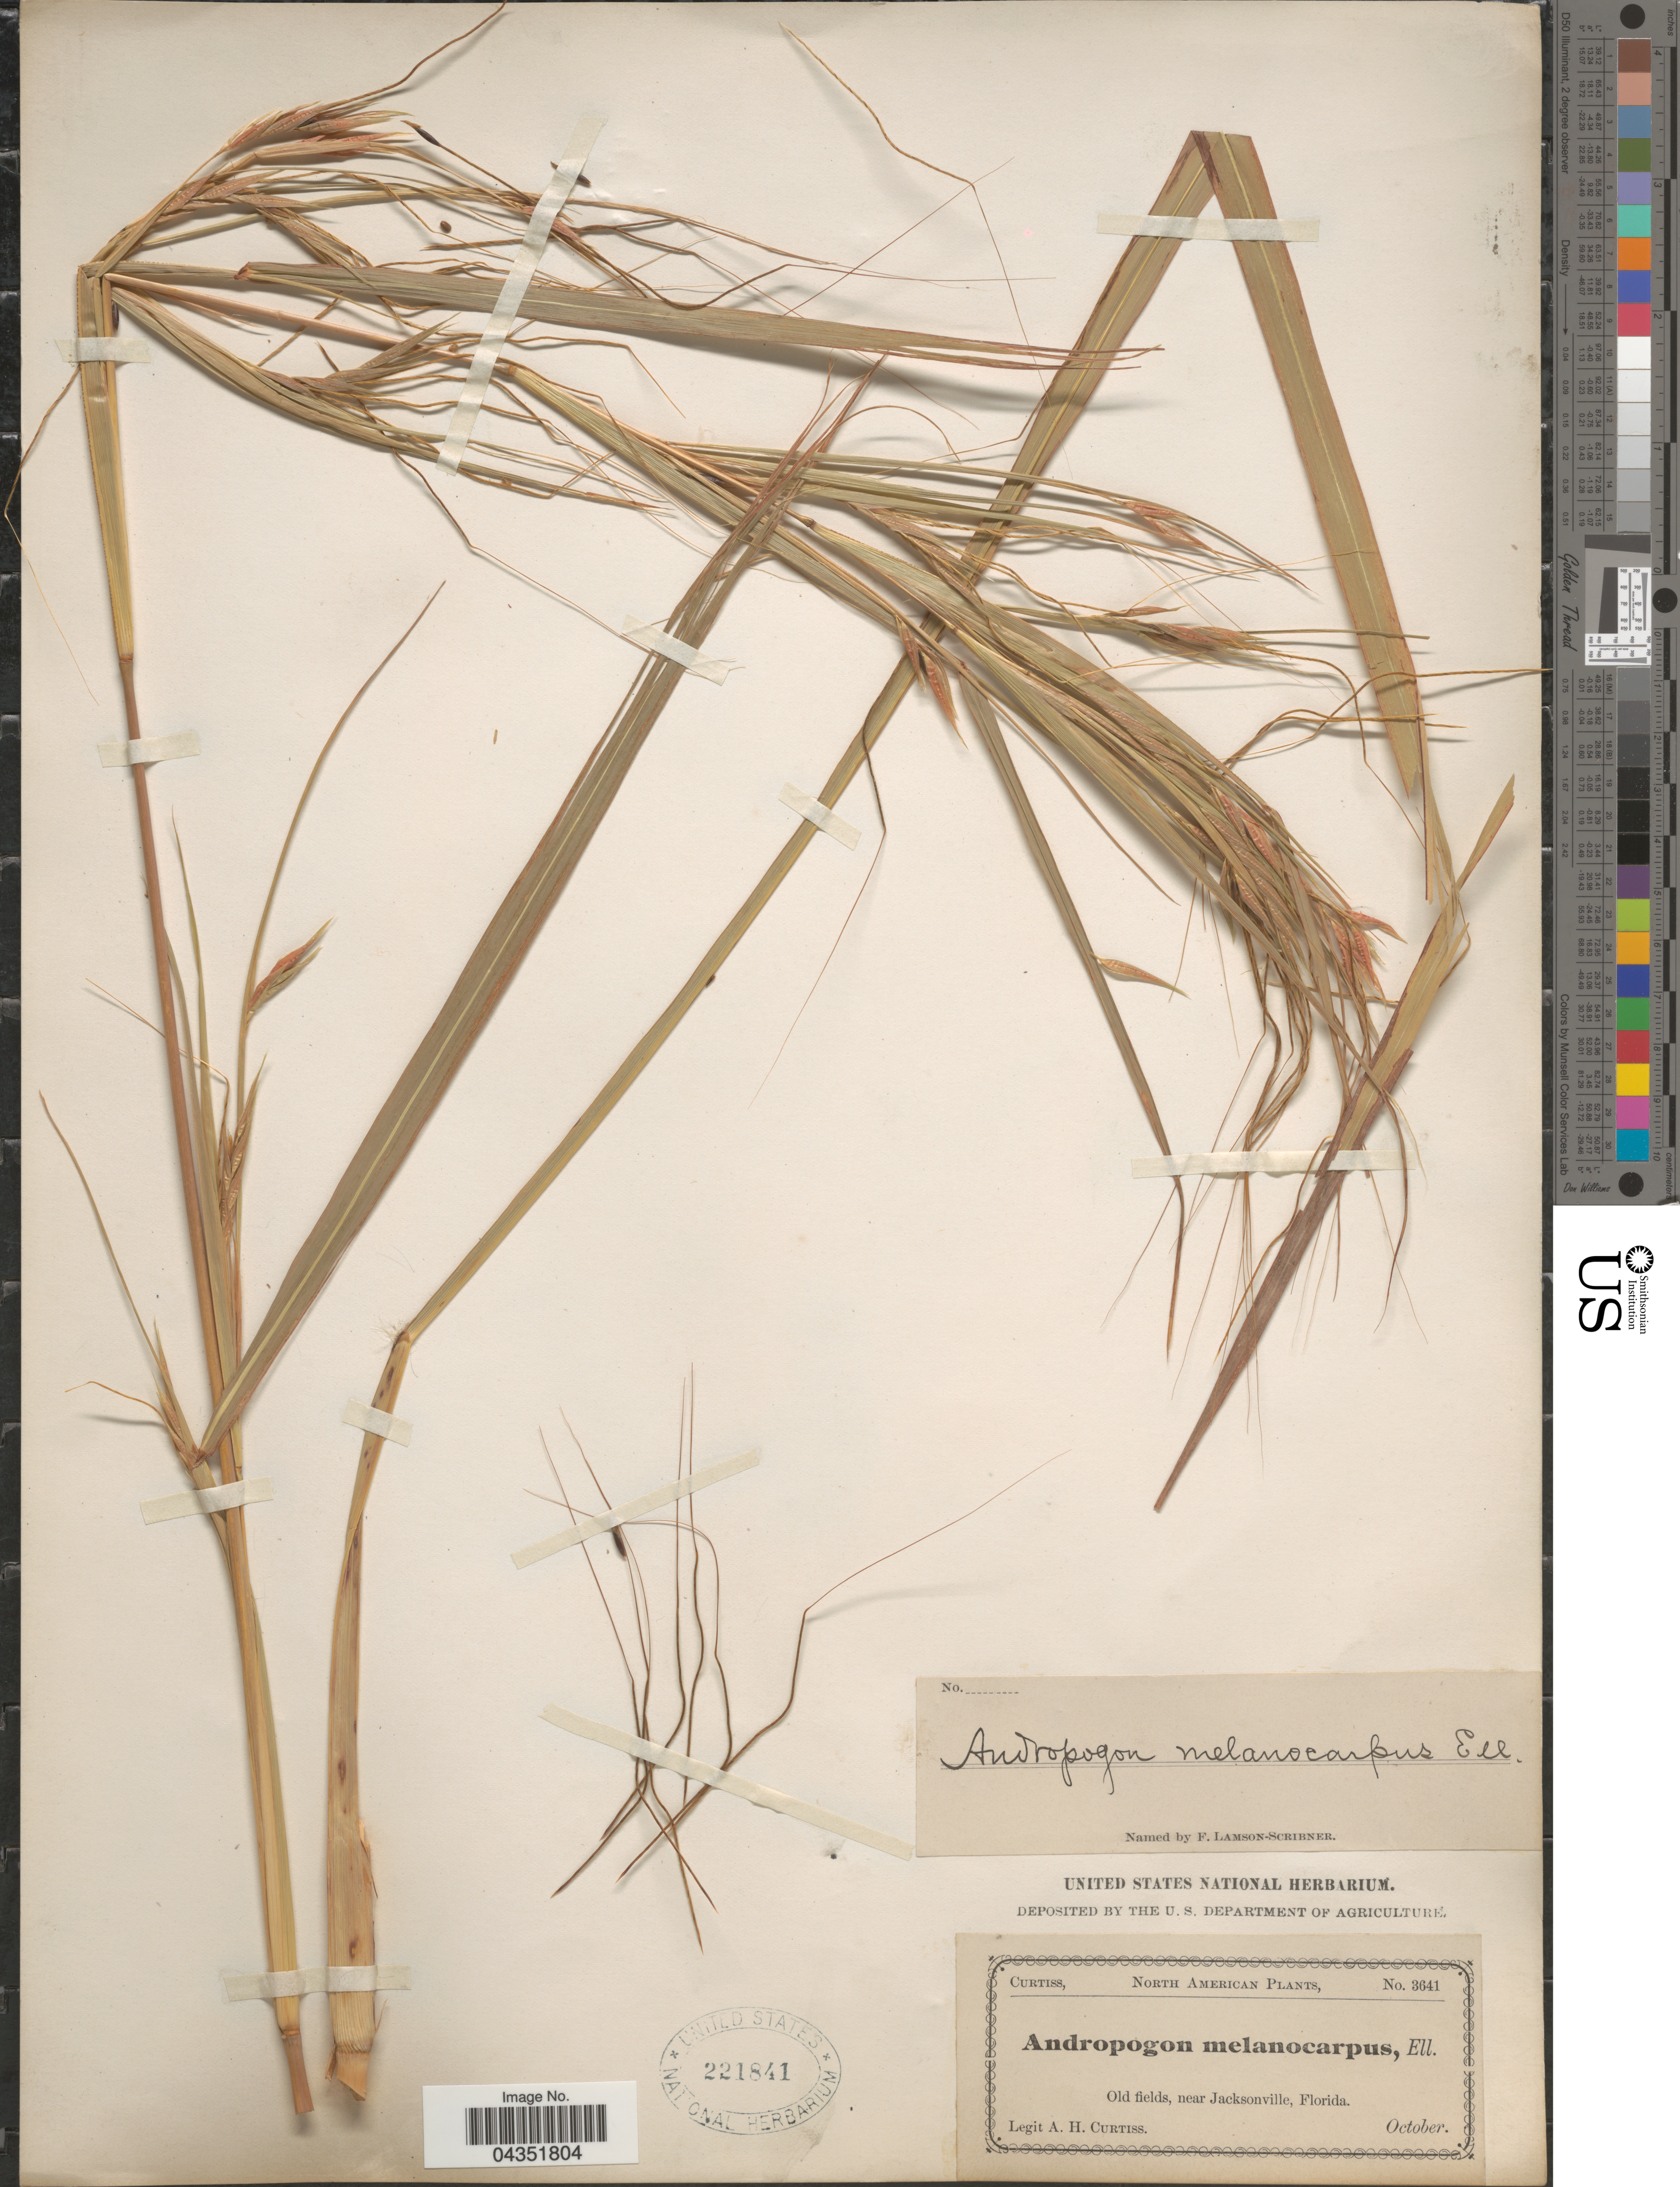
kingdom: Plantae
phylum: Tracheophyta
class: Liliopsida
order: Poales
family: Poaceae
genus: Heteropogon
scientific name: Heteropogon melanocarpus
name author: (Elliott) Benth.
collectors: A. H. Curtiss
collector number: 3641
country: United States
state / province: Florida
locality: Old fields, near Jacksonville.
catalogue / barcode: US 221841